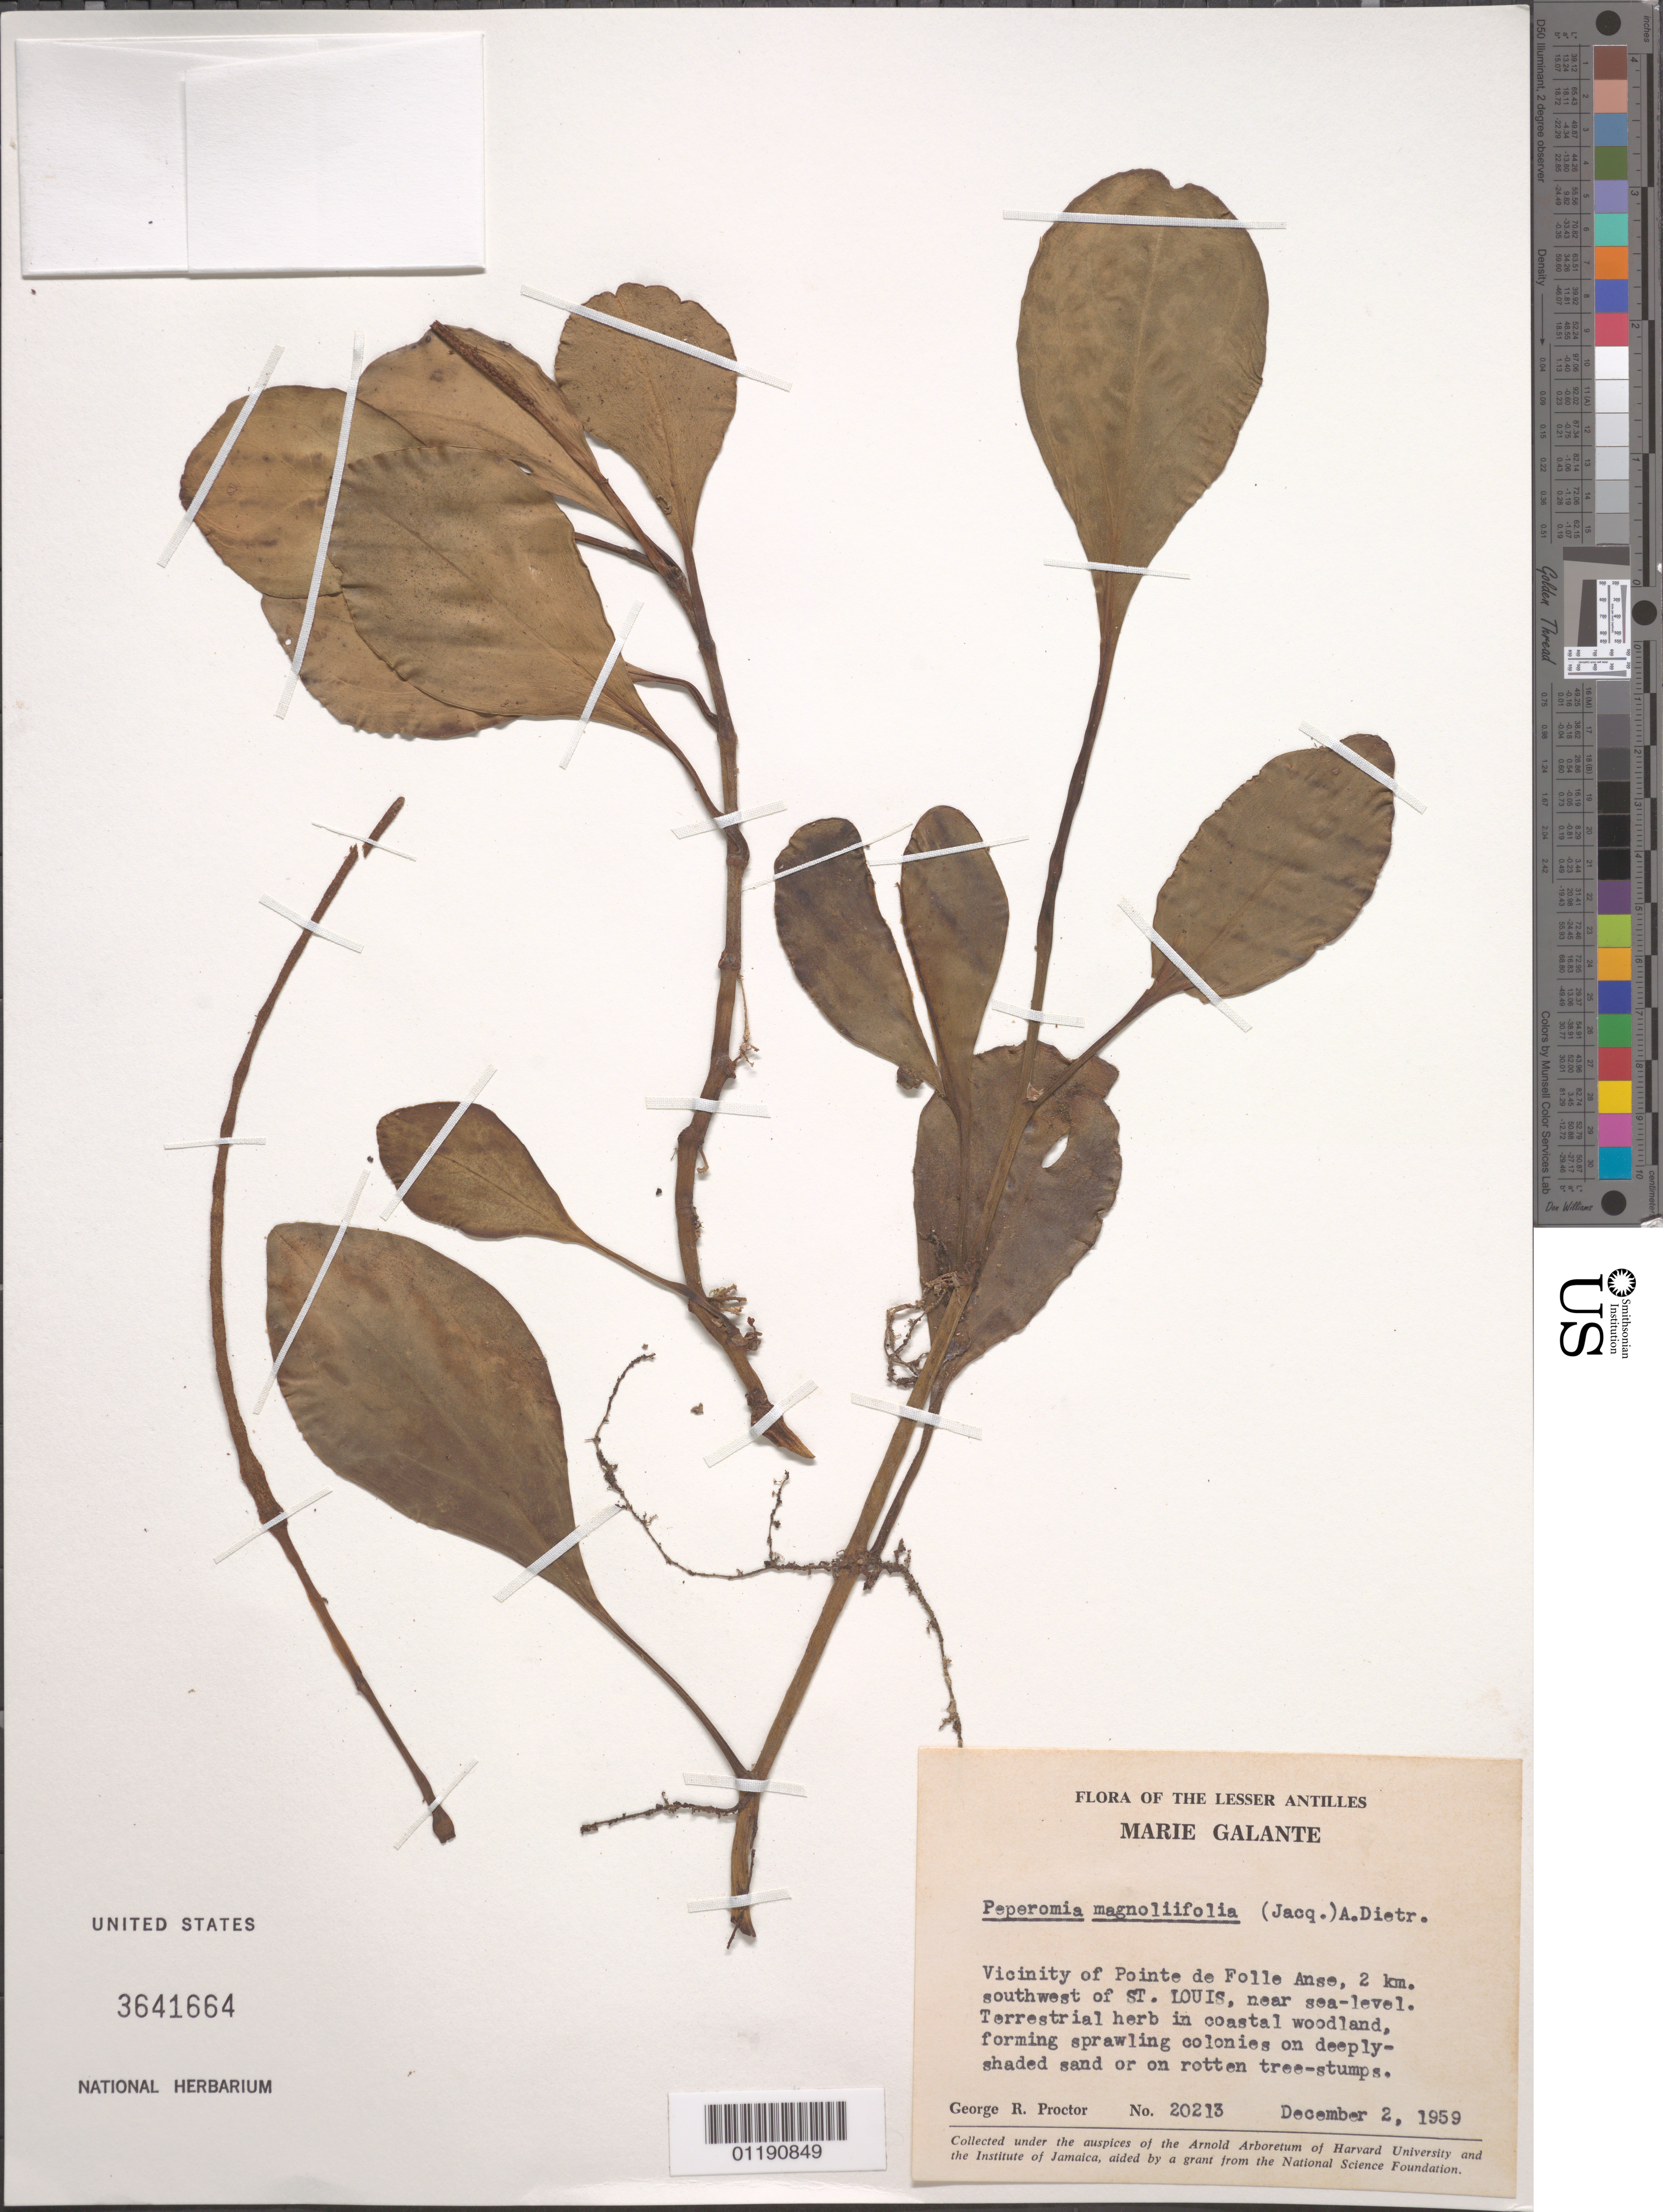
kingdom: Plantae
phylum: Tracheophyta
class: Magnoliopsida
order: Piperales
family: Piperaceae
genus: Peperomia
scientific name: Peperomia magnoliifolia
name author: (Jacq.) A. Dietr.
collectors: G. R. Proctor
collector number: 20213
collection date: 1959-12-02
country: Guadeloupe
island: Marie Galante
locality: Marie Galante. Vicinity of Pointe de Folle Anse, 2 km. SW of St. Louis.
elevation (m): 0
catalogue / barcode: US 3641664